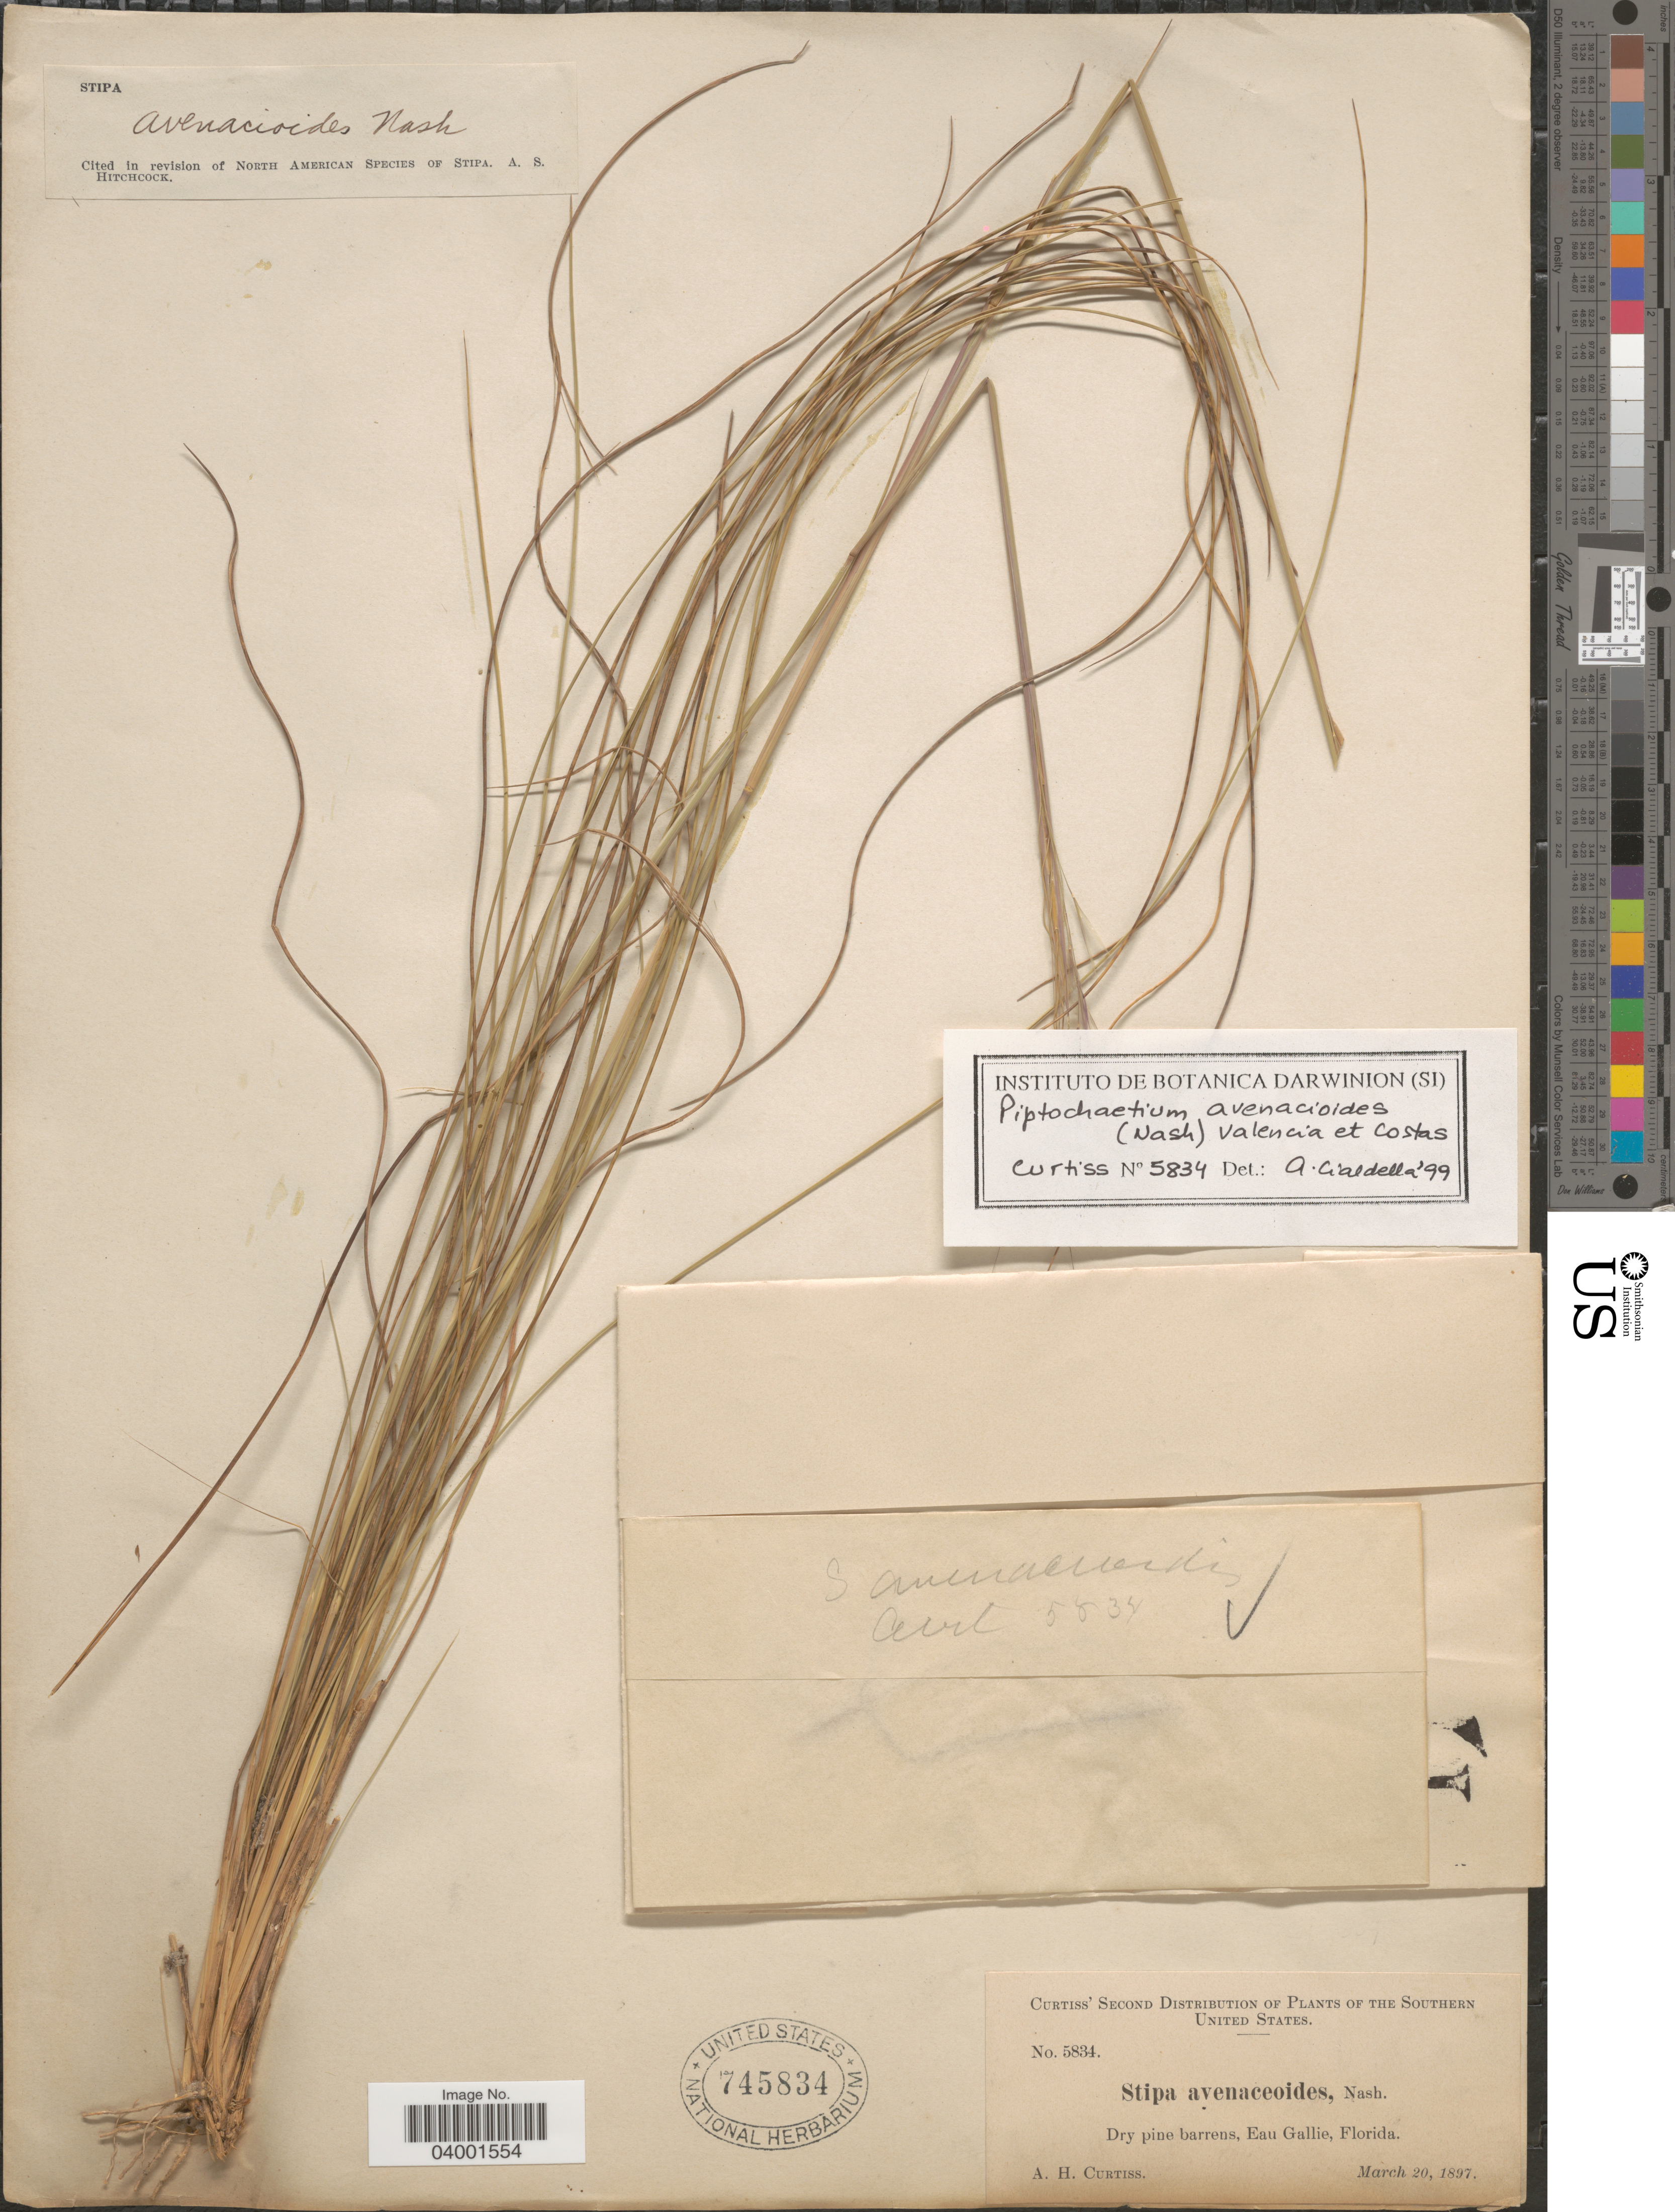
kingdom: Plantae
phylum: Tracheophyta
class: Liliopsida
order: Poales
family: Poaceae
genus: Stipa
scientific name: Stipa avenacioides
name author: Nash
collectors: A. Curtis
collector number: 5834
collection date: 1897-03-20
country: United States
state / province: Florida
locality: Southern United States. Dry pine barrens, Eau Gallie.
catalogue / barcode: US 745834